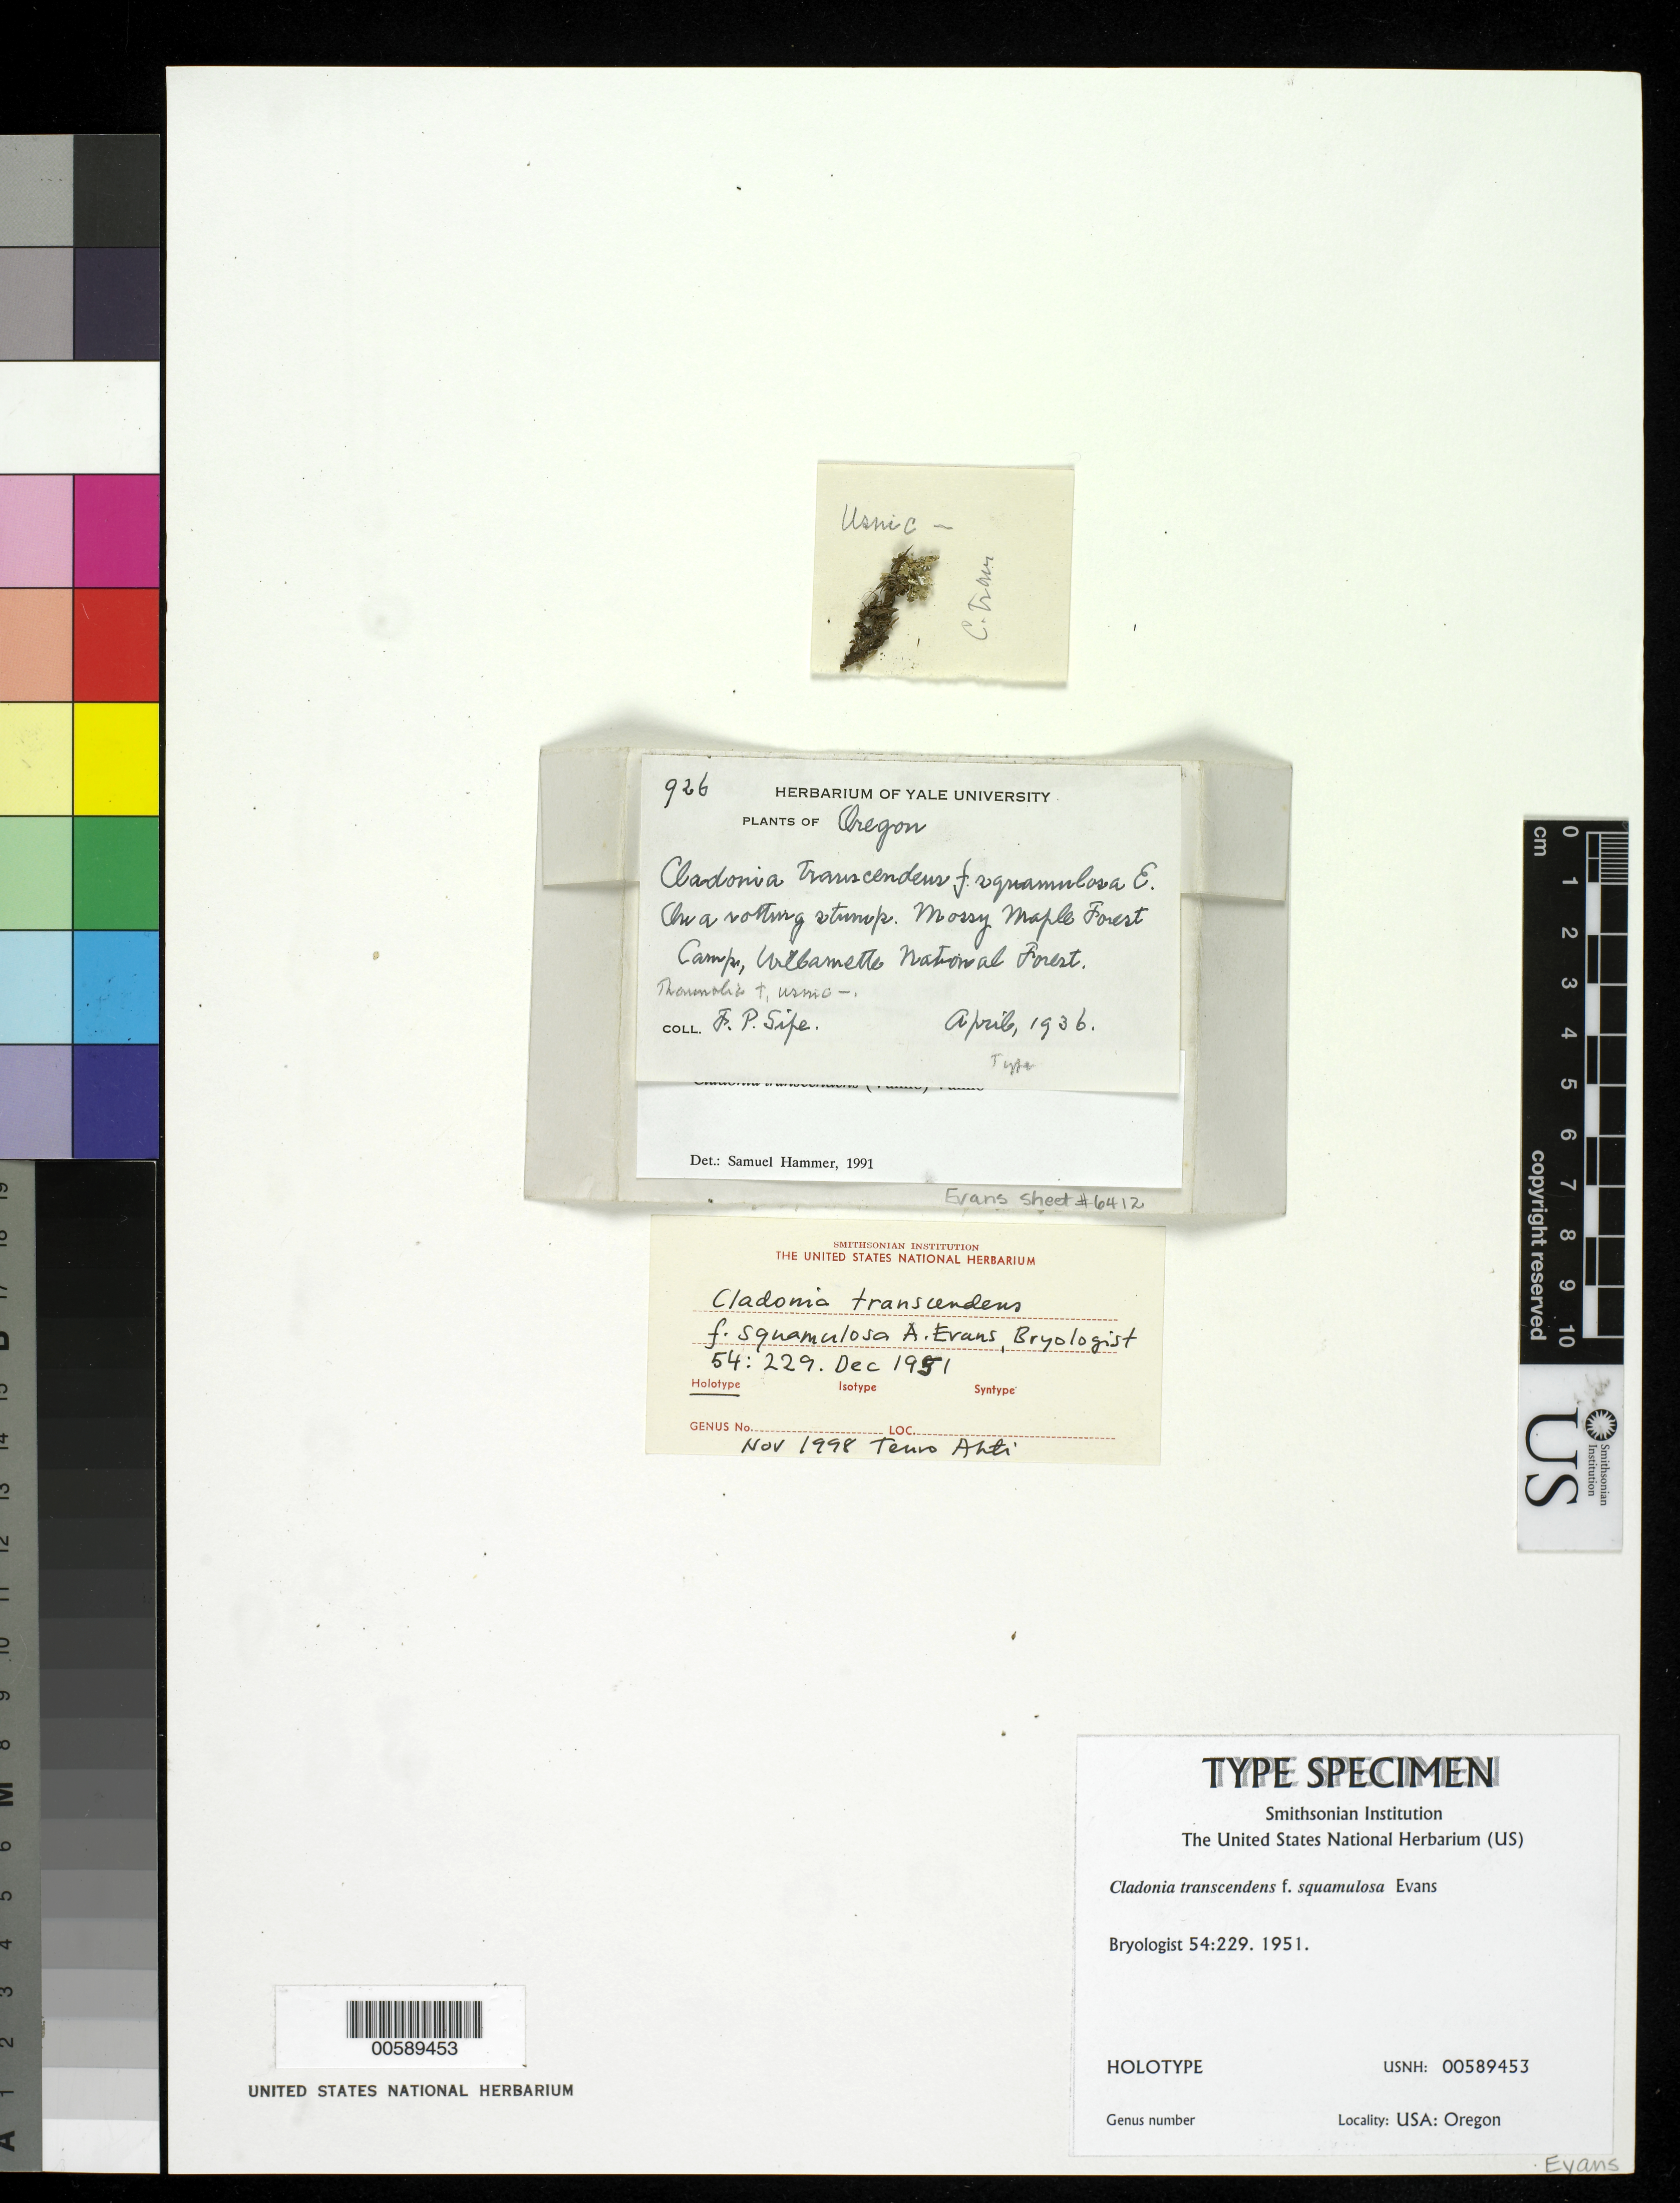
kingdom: Fungi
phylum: Ascomycota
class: Lecanoromycetes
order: Lecanorales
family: Cladoniaceae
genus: Cladonia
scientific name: Cladonia transcendens f. squamulosa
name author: A. Evans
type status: Holotype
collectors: F. Sipe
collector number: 926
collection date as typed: Apr 1936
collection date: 1936-04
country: United States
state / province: Oregon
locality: Camp, Willamette National Forest.